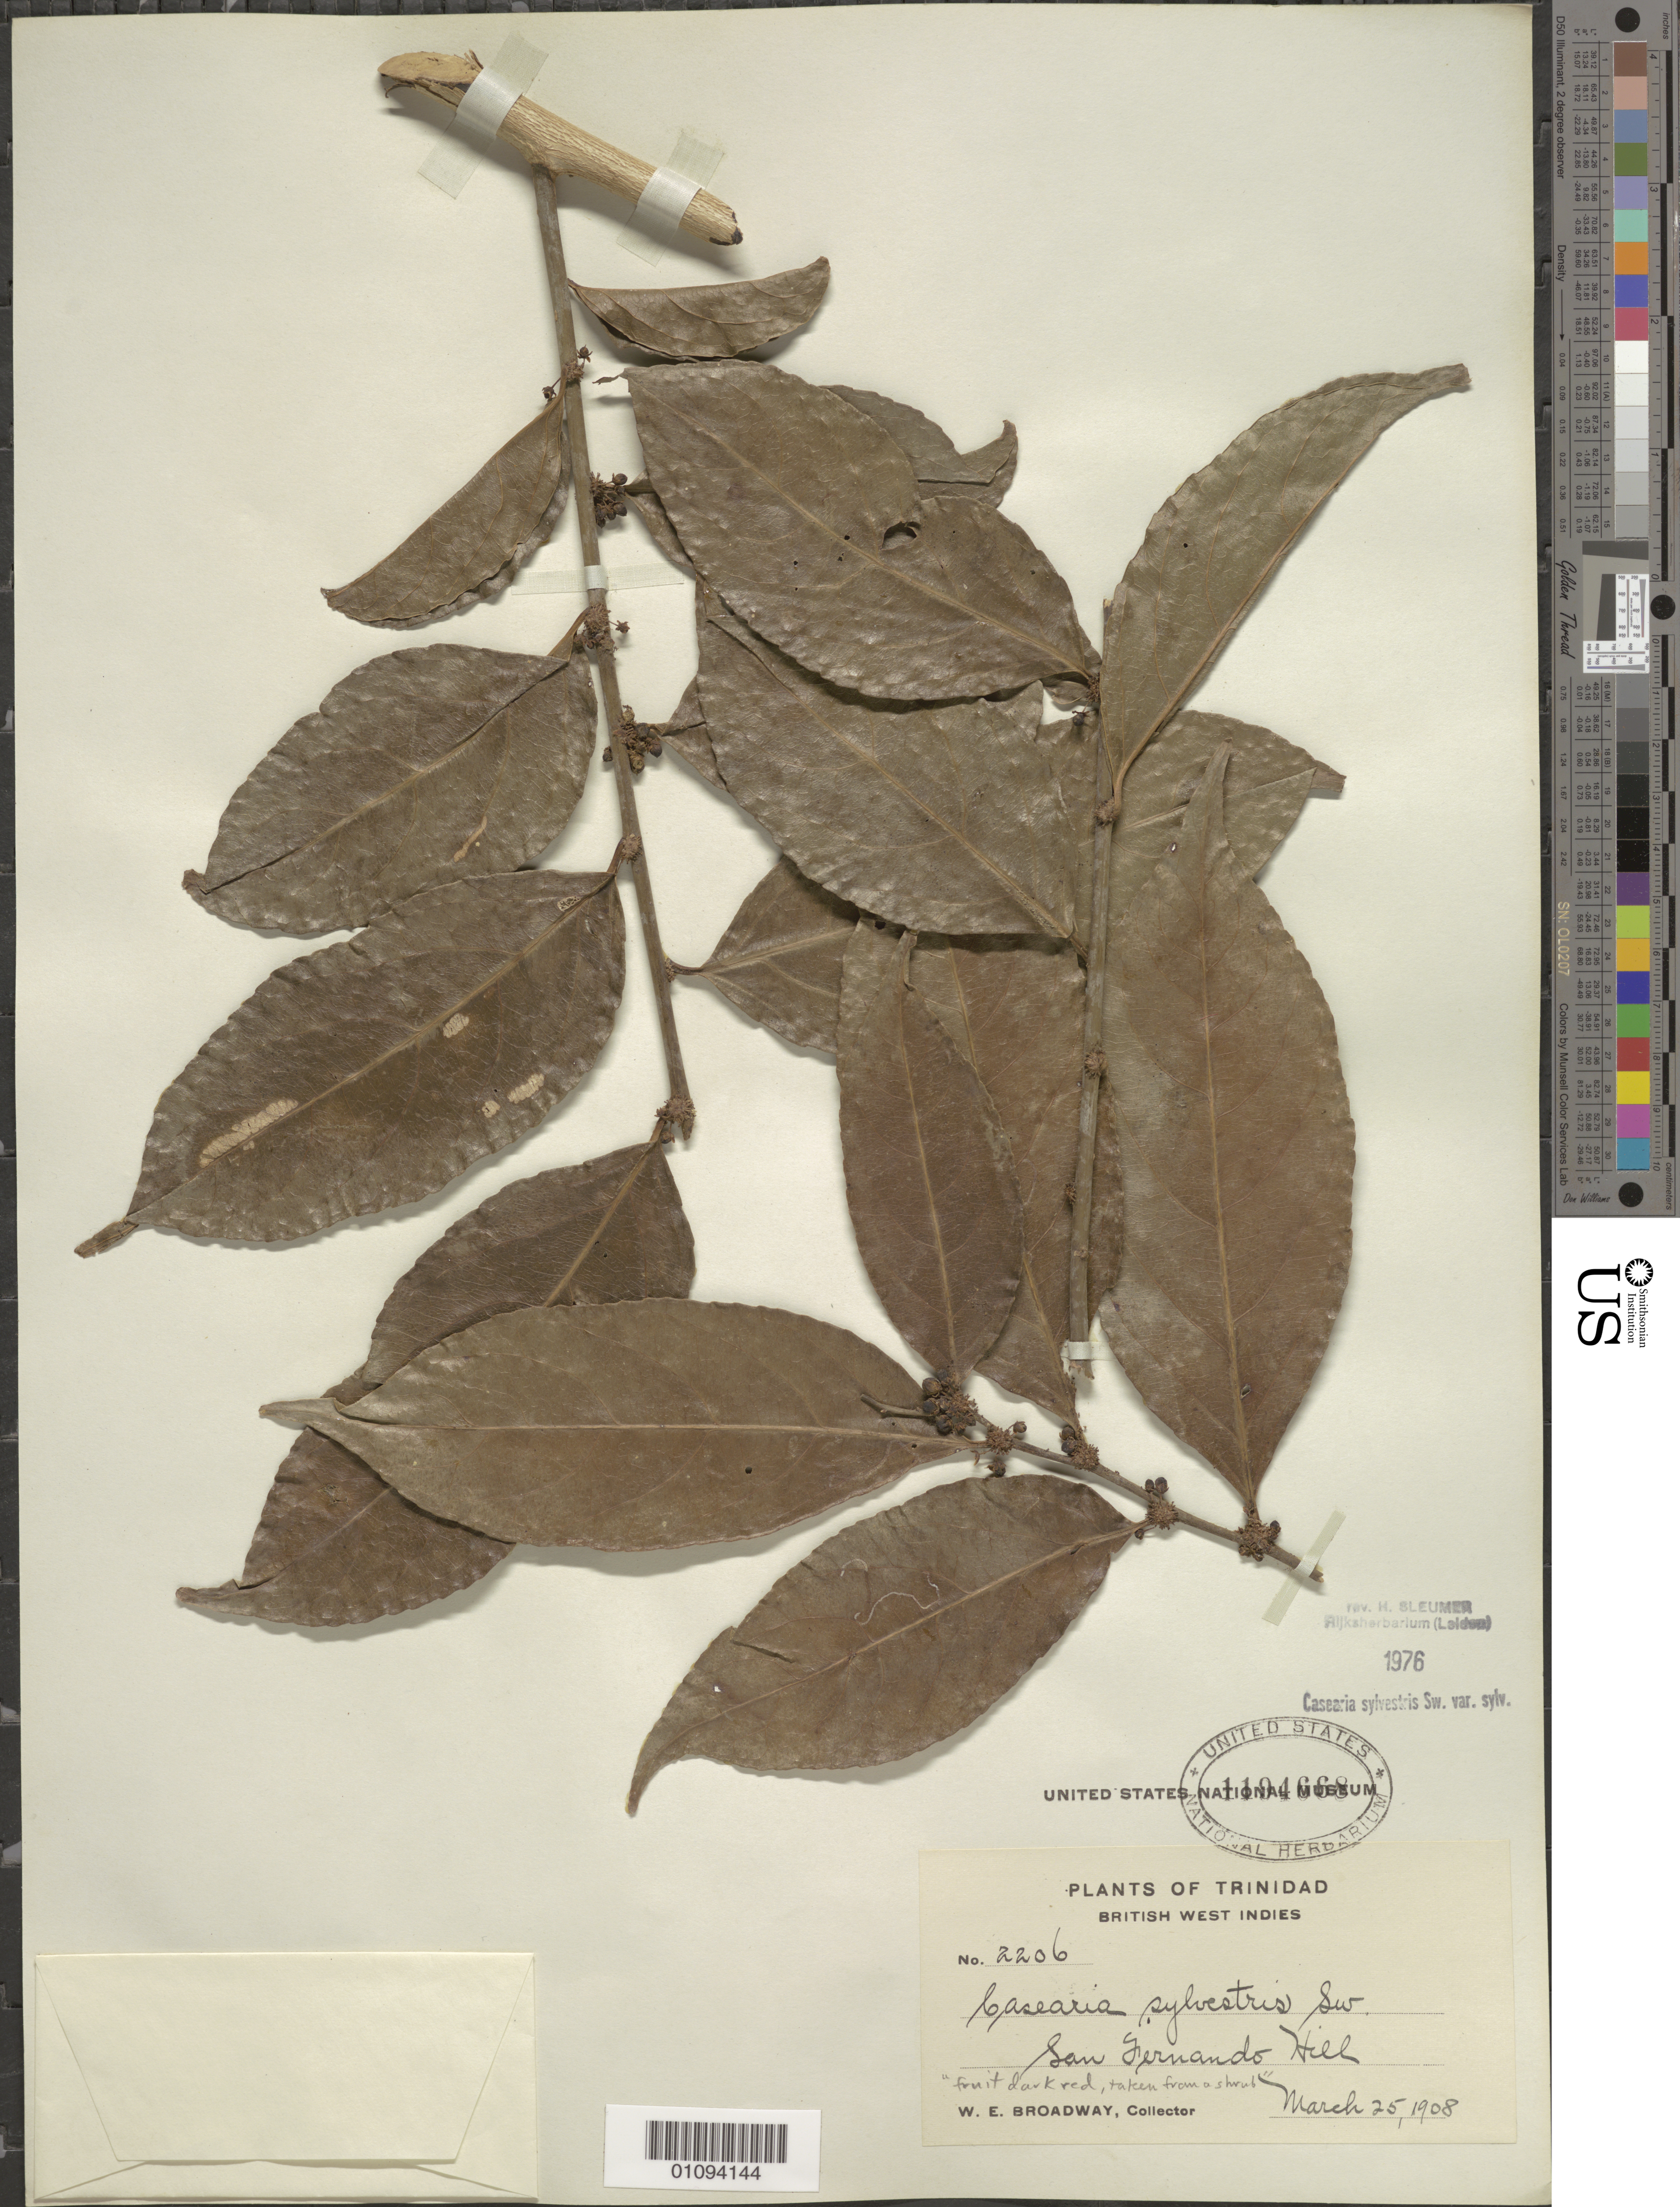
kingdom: Plantae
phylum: Tracheophyta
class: Magnoliopsida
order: Malpighiales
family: Salicaceae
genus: Casearia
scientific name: Casearia sylvestris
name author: Sw.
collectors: W. E. Broadway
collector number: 2206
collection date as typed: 25 Mar 1908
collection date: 1908-03-25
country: Trinidad and Tobago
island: Trinidad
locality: San Fernando Hill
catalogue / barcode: US 1194668